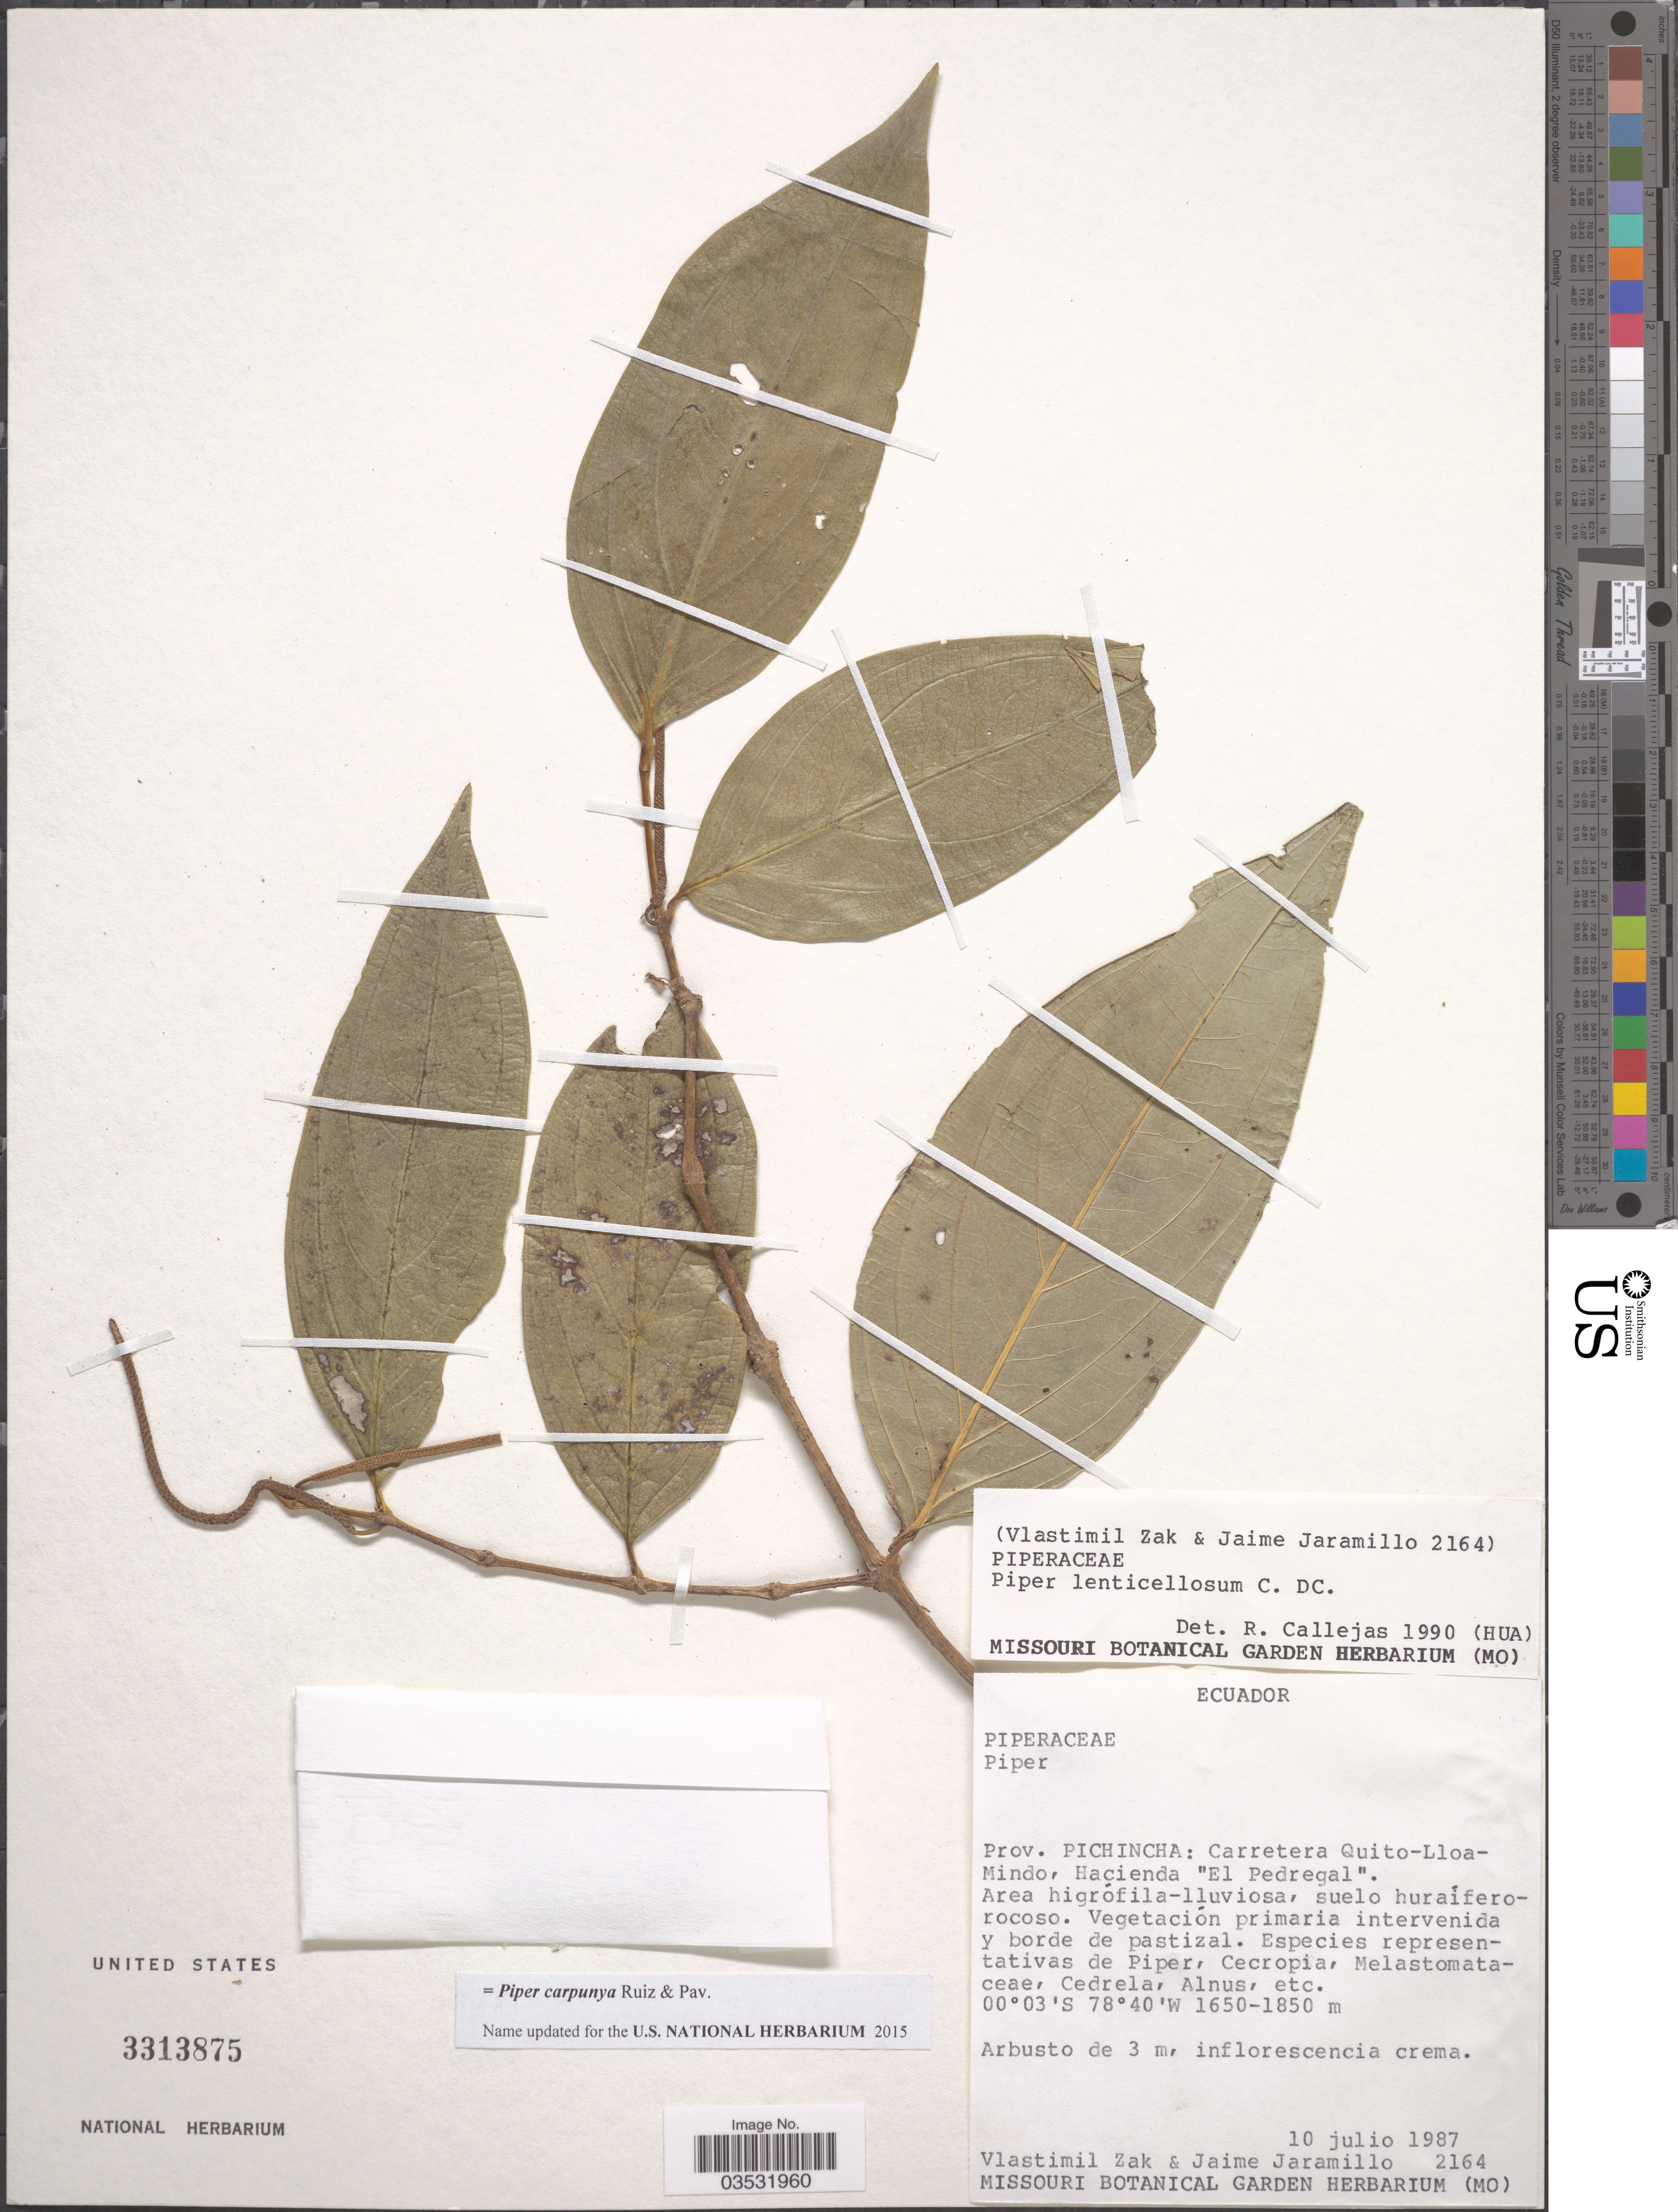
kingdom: Plantae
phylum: Tracheophyta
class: Magnoliopsida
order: Piperales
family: Piperaceae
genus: Piper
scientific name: Piper carpunya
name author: Ruiz & Pav.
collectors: V. Zak & J. Jaramillo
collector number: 2164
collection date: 1987-07-10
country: Ecuador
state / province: Pichincha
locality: Carretera Quito-Lloa-Mindo, Hacienda 'El Pedregal'. Area higrófila-lluviosa, suelo huraífero-rocoso. Vegetación primaria intervenida y borde de pastizal.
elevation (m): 1650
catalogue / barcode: US 3313875